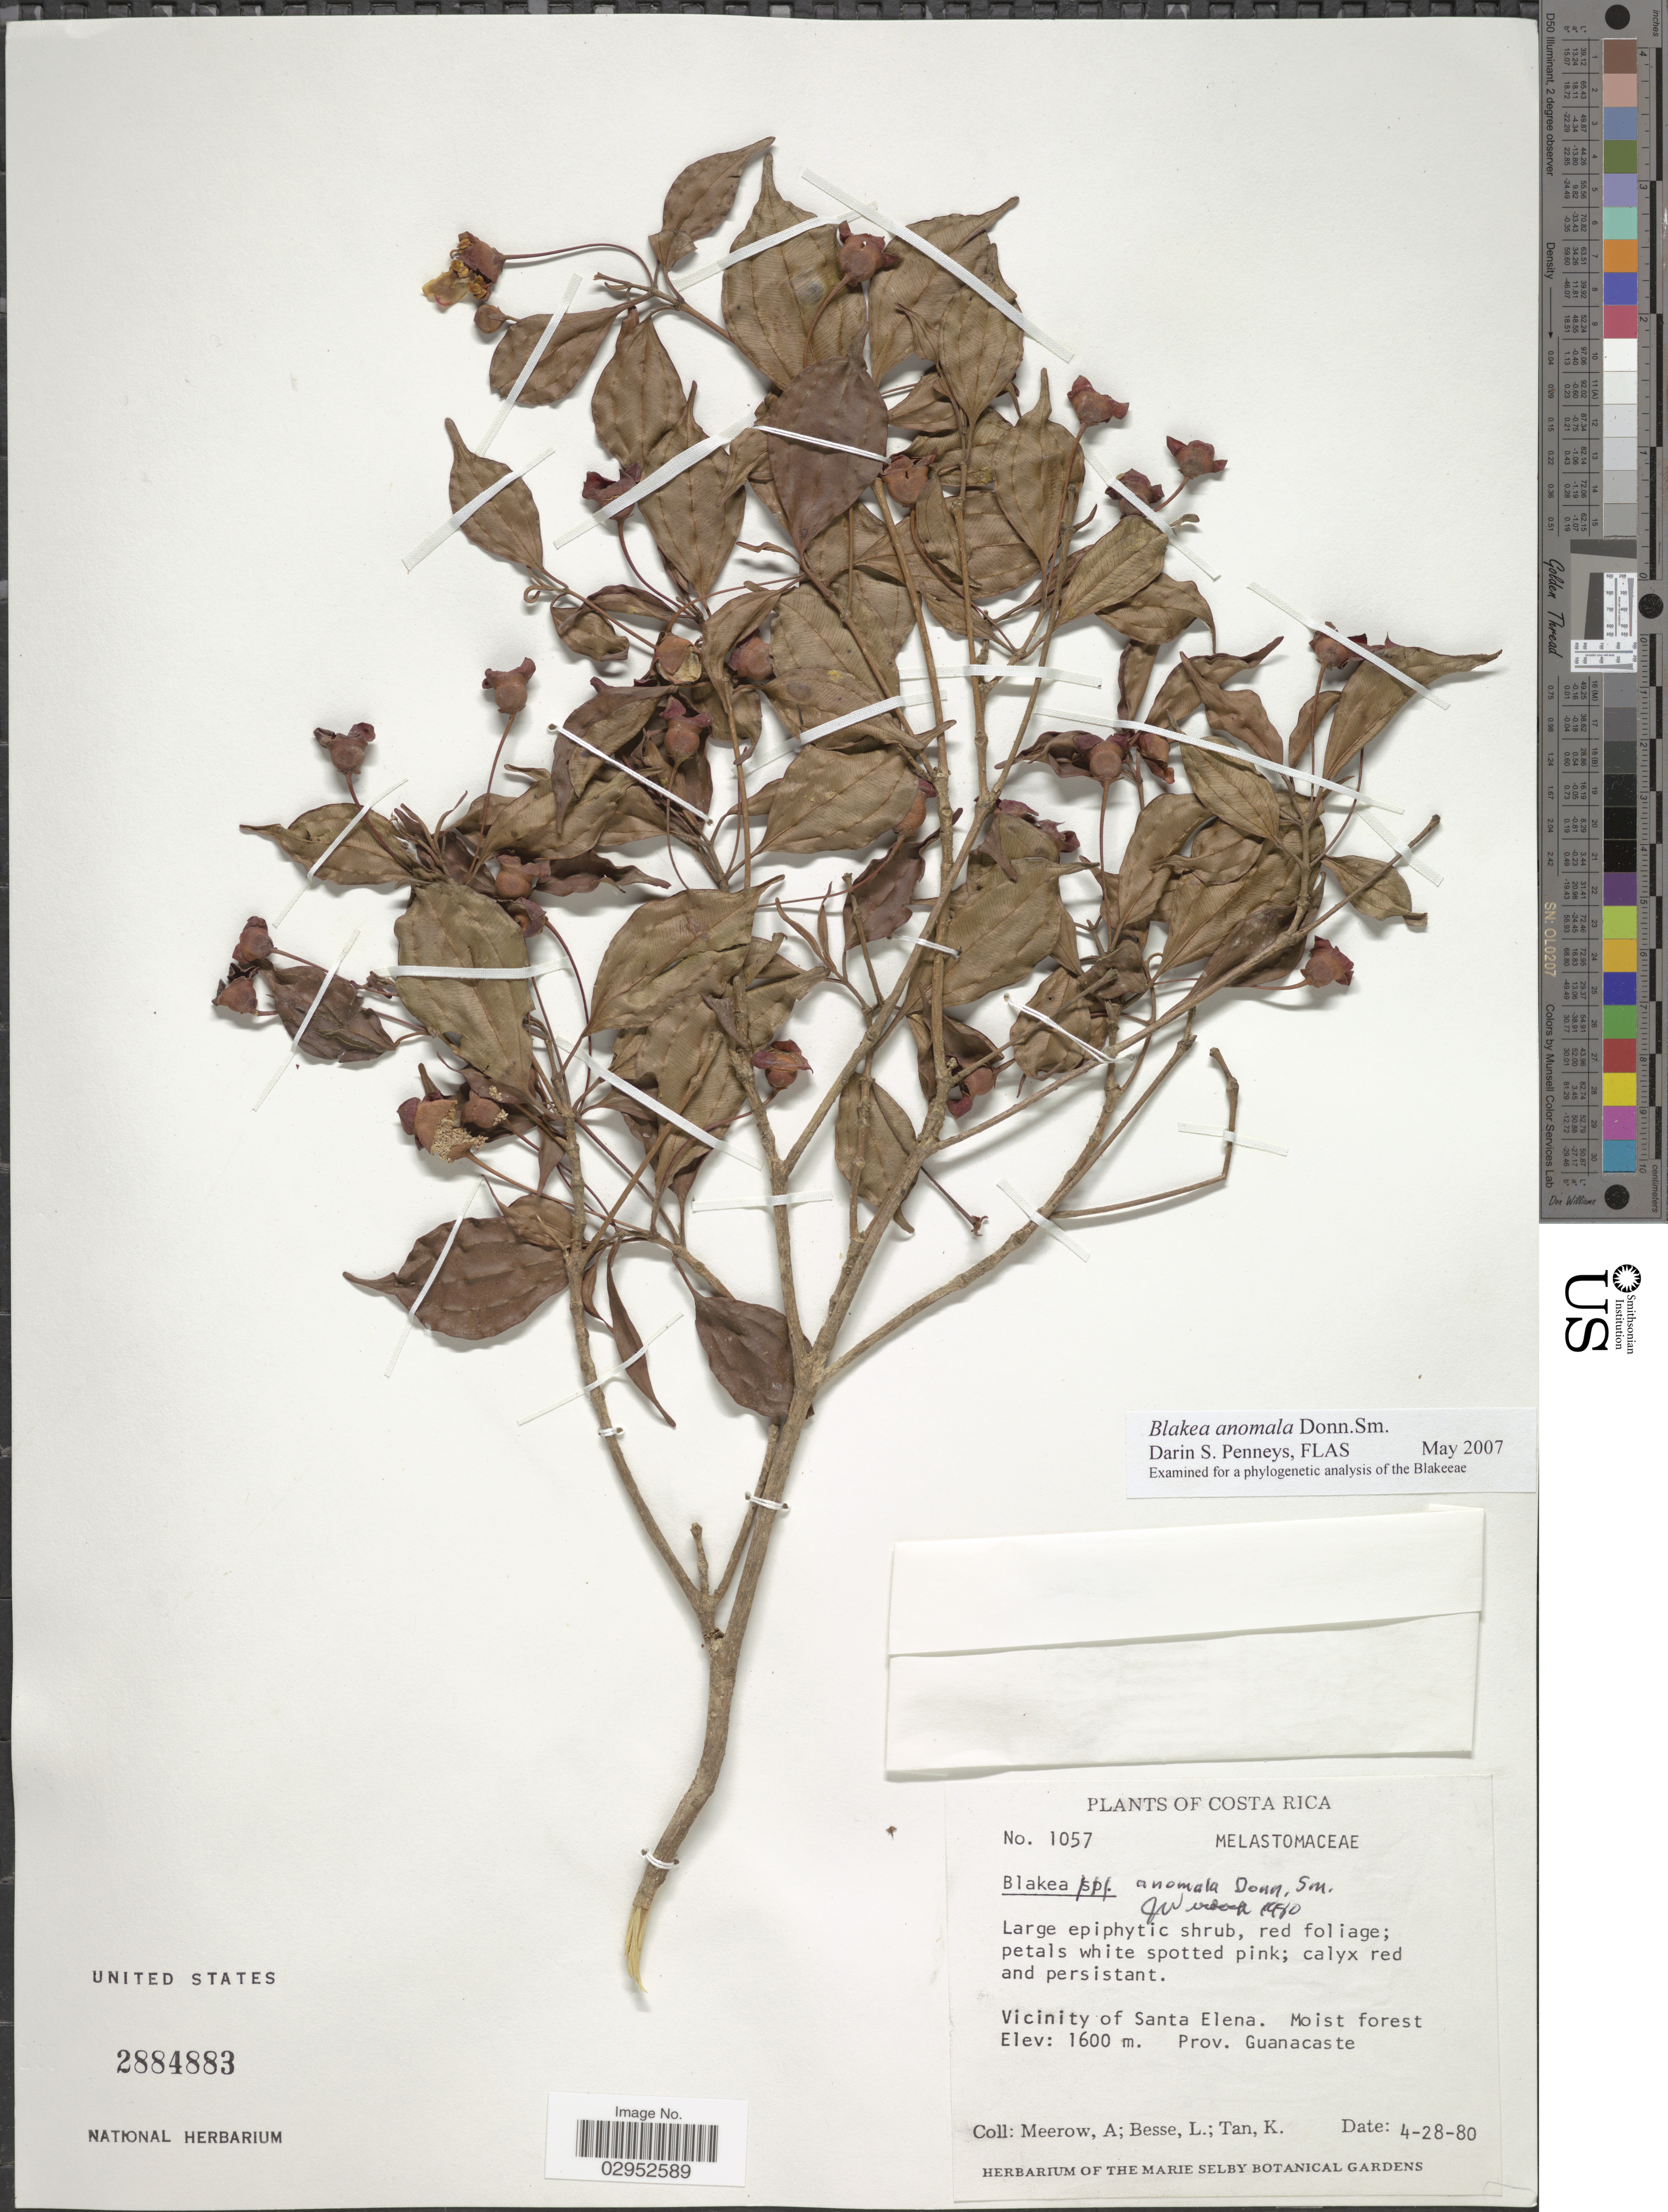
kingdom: Plantae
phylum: Tracheophyta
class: Magnoliopsida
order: Myrtales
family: Melastomataceae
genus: Blakea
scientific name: Blakea anomala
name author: Donn. Sm.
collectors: A. Meerow, L. Besse & K. Tan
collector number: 1057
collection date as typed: Transcribed d/m/y: 28/4/80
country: Costa Rica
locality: Vicinity of Santa Elena.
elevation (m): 1600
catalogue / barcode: US 2884883